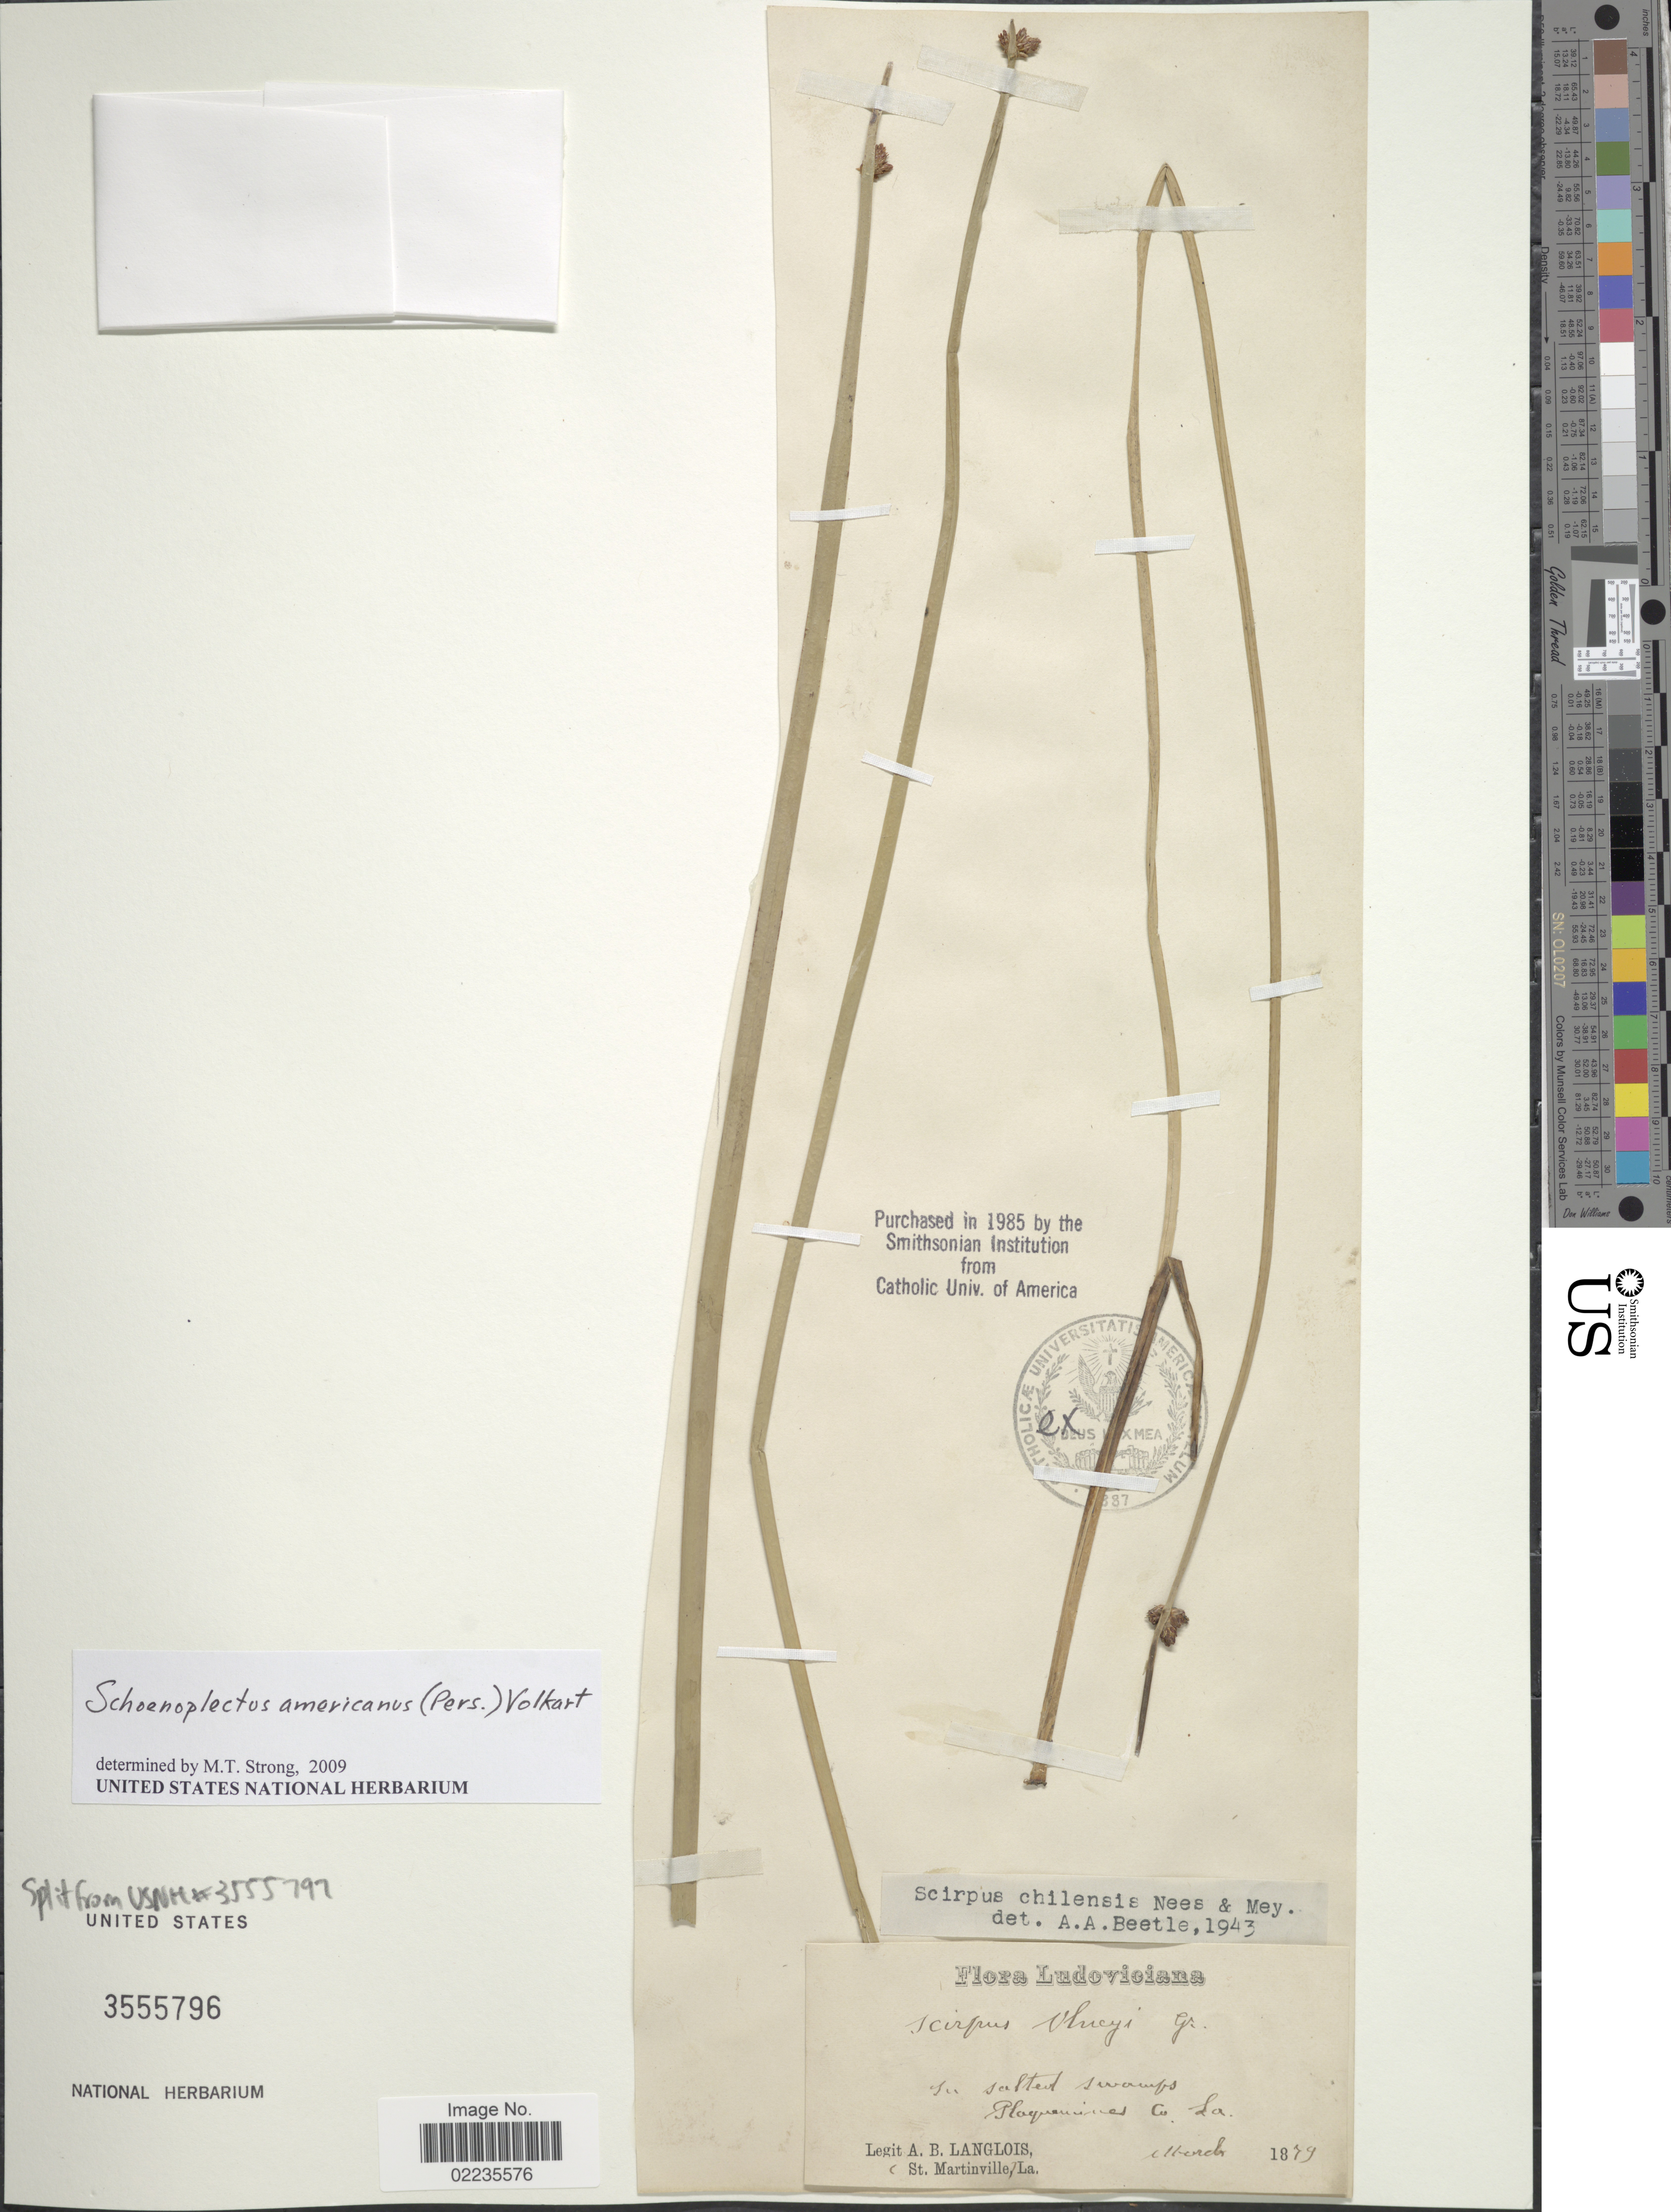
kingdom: Plantae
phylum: Tracheophyta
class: Liliopsida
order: Poales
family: Cyperaceae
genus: Schoenoplectus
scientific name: Schoenoplectus americanus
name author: (Pers.) Volkart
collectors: A. Langlois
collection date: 1879-03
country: United States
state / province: Louisiana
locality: In Salted swamps, Plaquemines Co.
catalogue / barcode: US 3555796